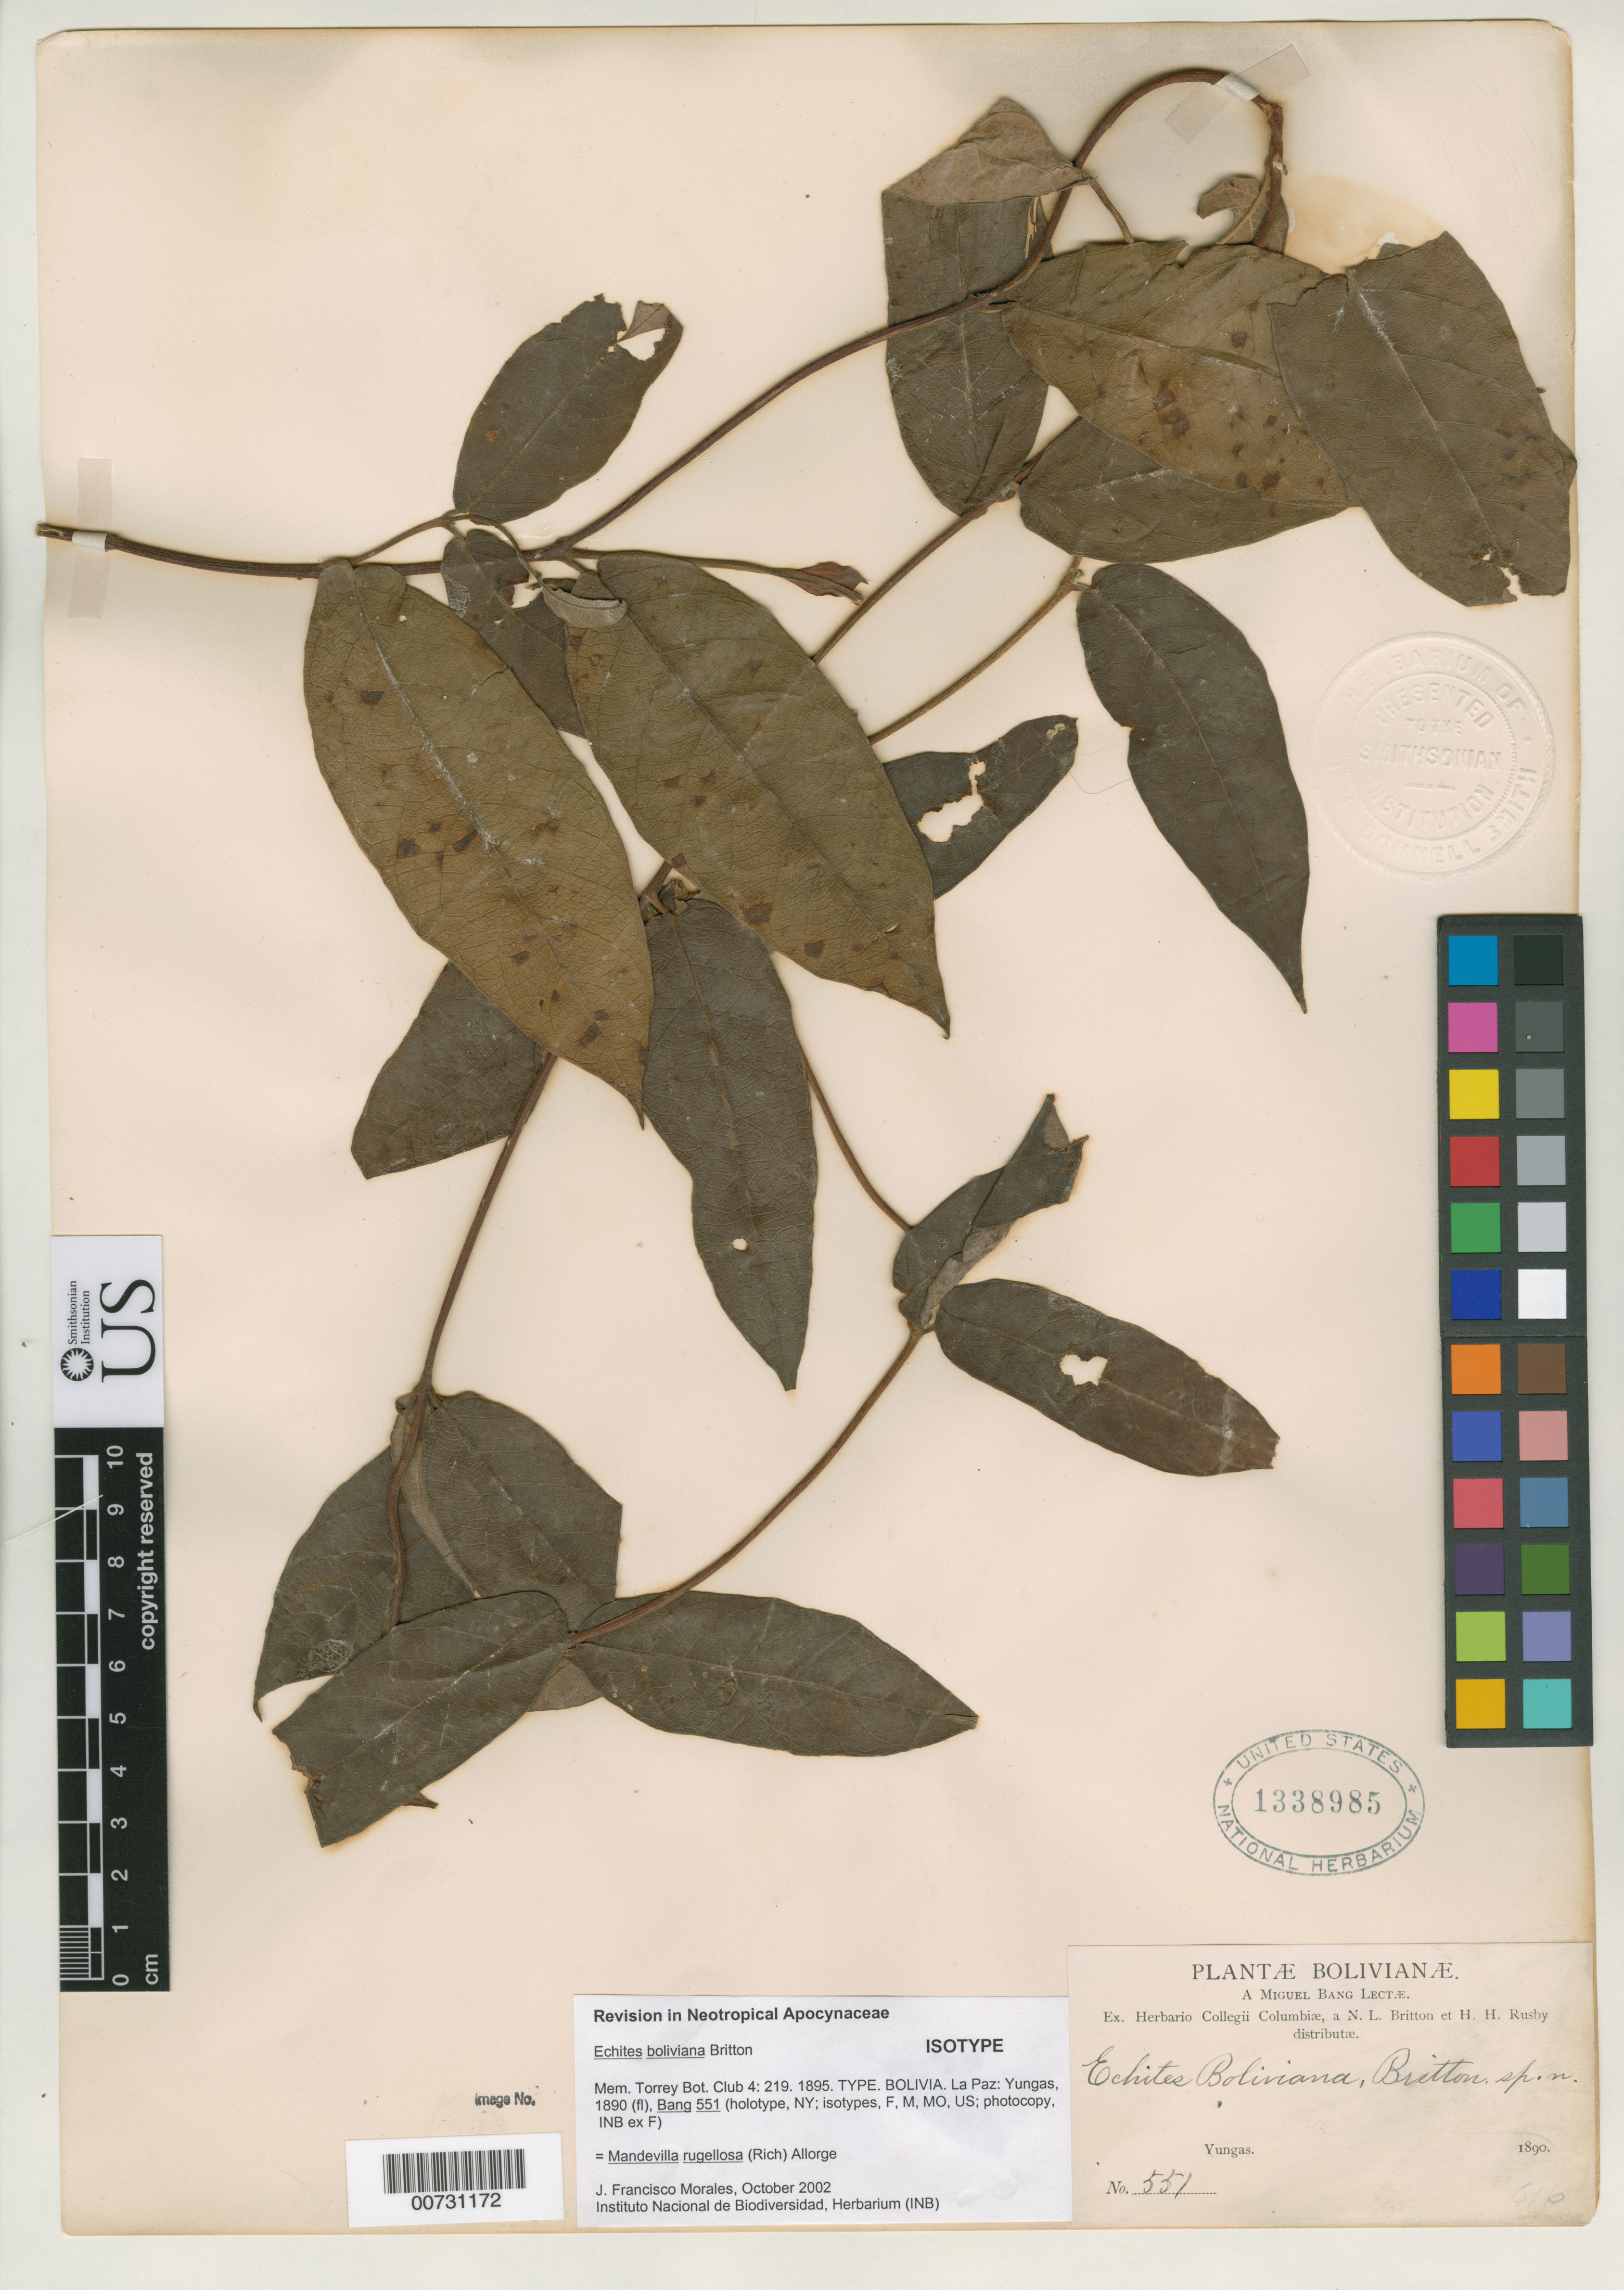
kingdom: Plantae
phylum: Tracheophyta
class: Magnoliopsida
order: Gentianales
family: Apocynaceae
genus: Echites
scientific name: Echites boliviana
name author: Britton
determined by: Morales, J. F.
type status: Isotype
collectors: M. Bang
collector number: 551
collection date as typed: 1890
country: Bolivia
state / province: La Paz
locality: Yungas.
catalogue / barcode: US 1338985